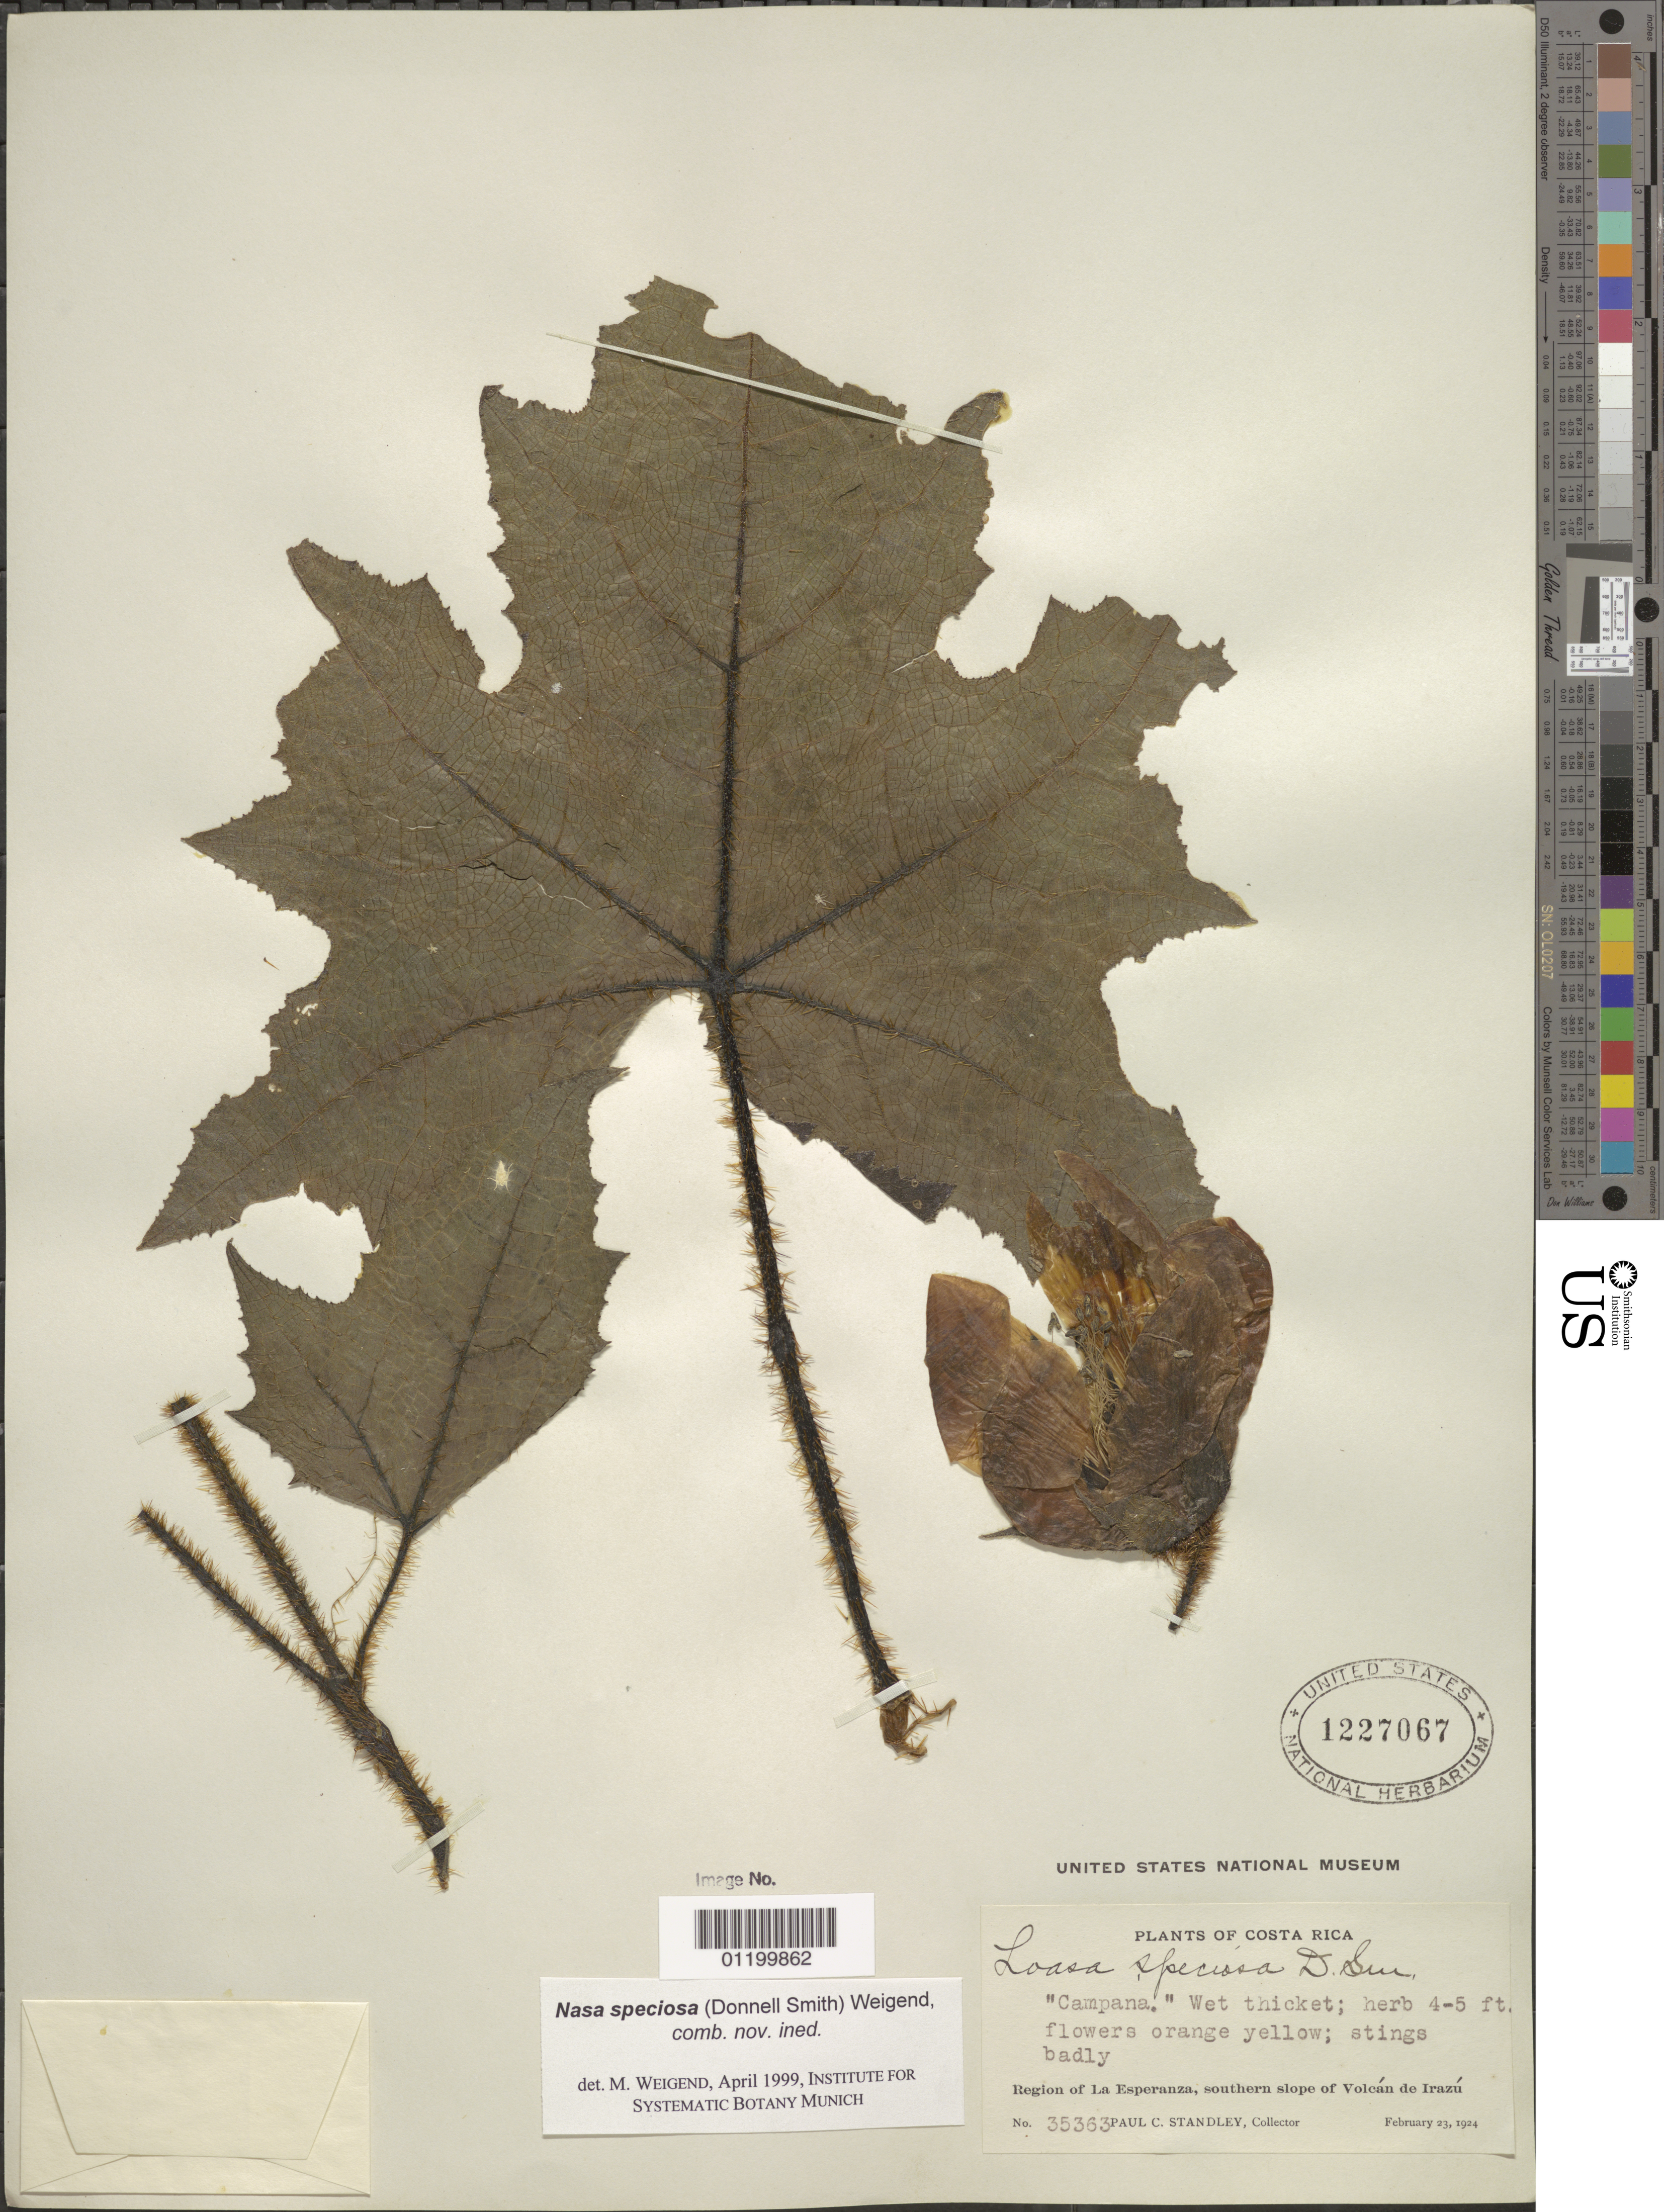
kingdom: Plantae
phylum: Tracheophyta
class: Magnoliopsida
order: Cornales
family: Loasaceae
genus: Nasa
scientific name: Nasa speciosa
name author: (Donn. Sm.) Weigend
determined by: Weigend, M.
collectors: P. C. Standley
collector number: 35363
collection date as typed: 23 Feb 1924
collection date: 1924-02-23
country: Costa Rica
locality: La Esperanza region, southern slope of Volcan de Irazu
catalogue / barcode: US 1227067